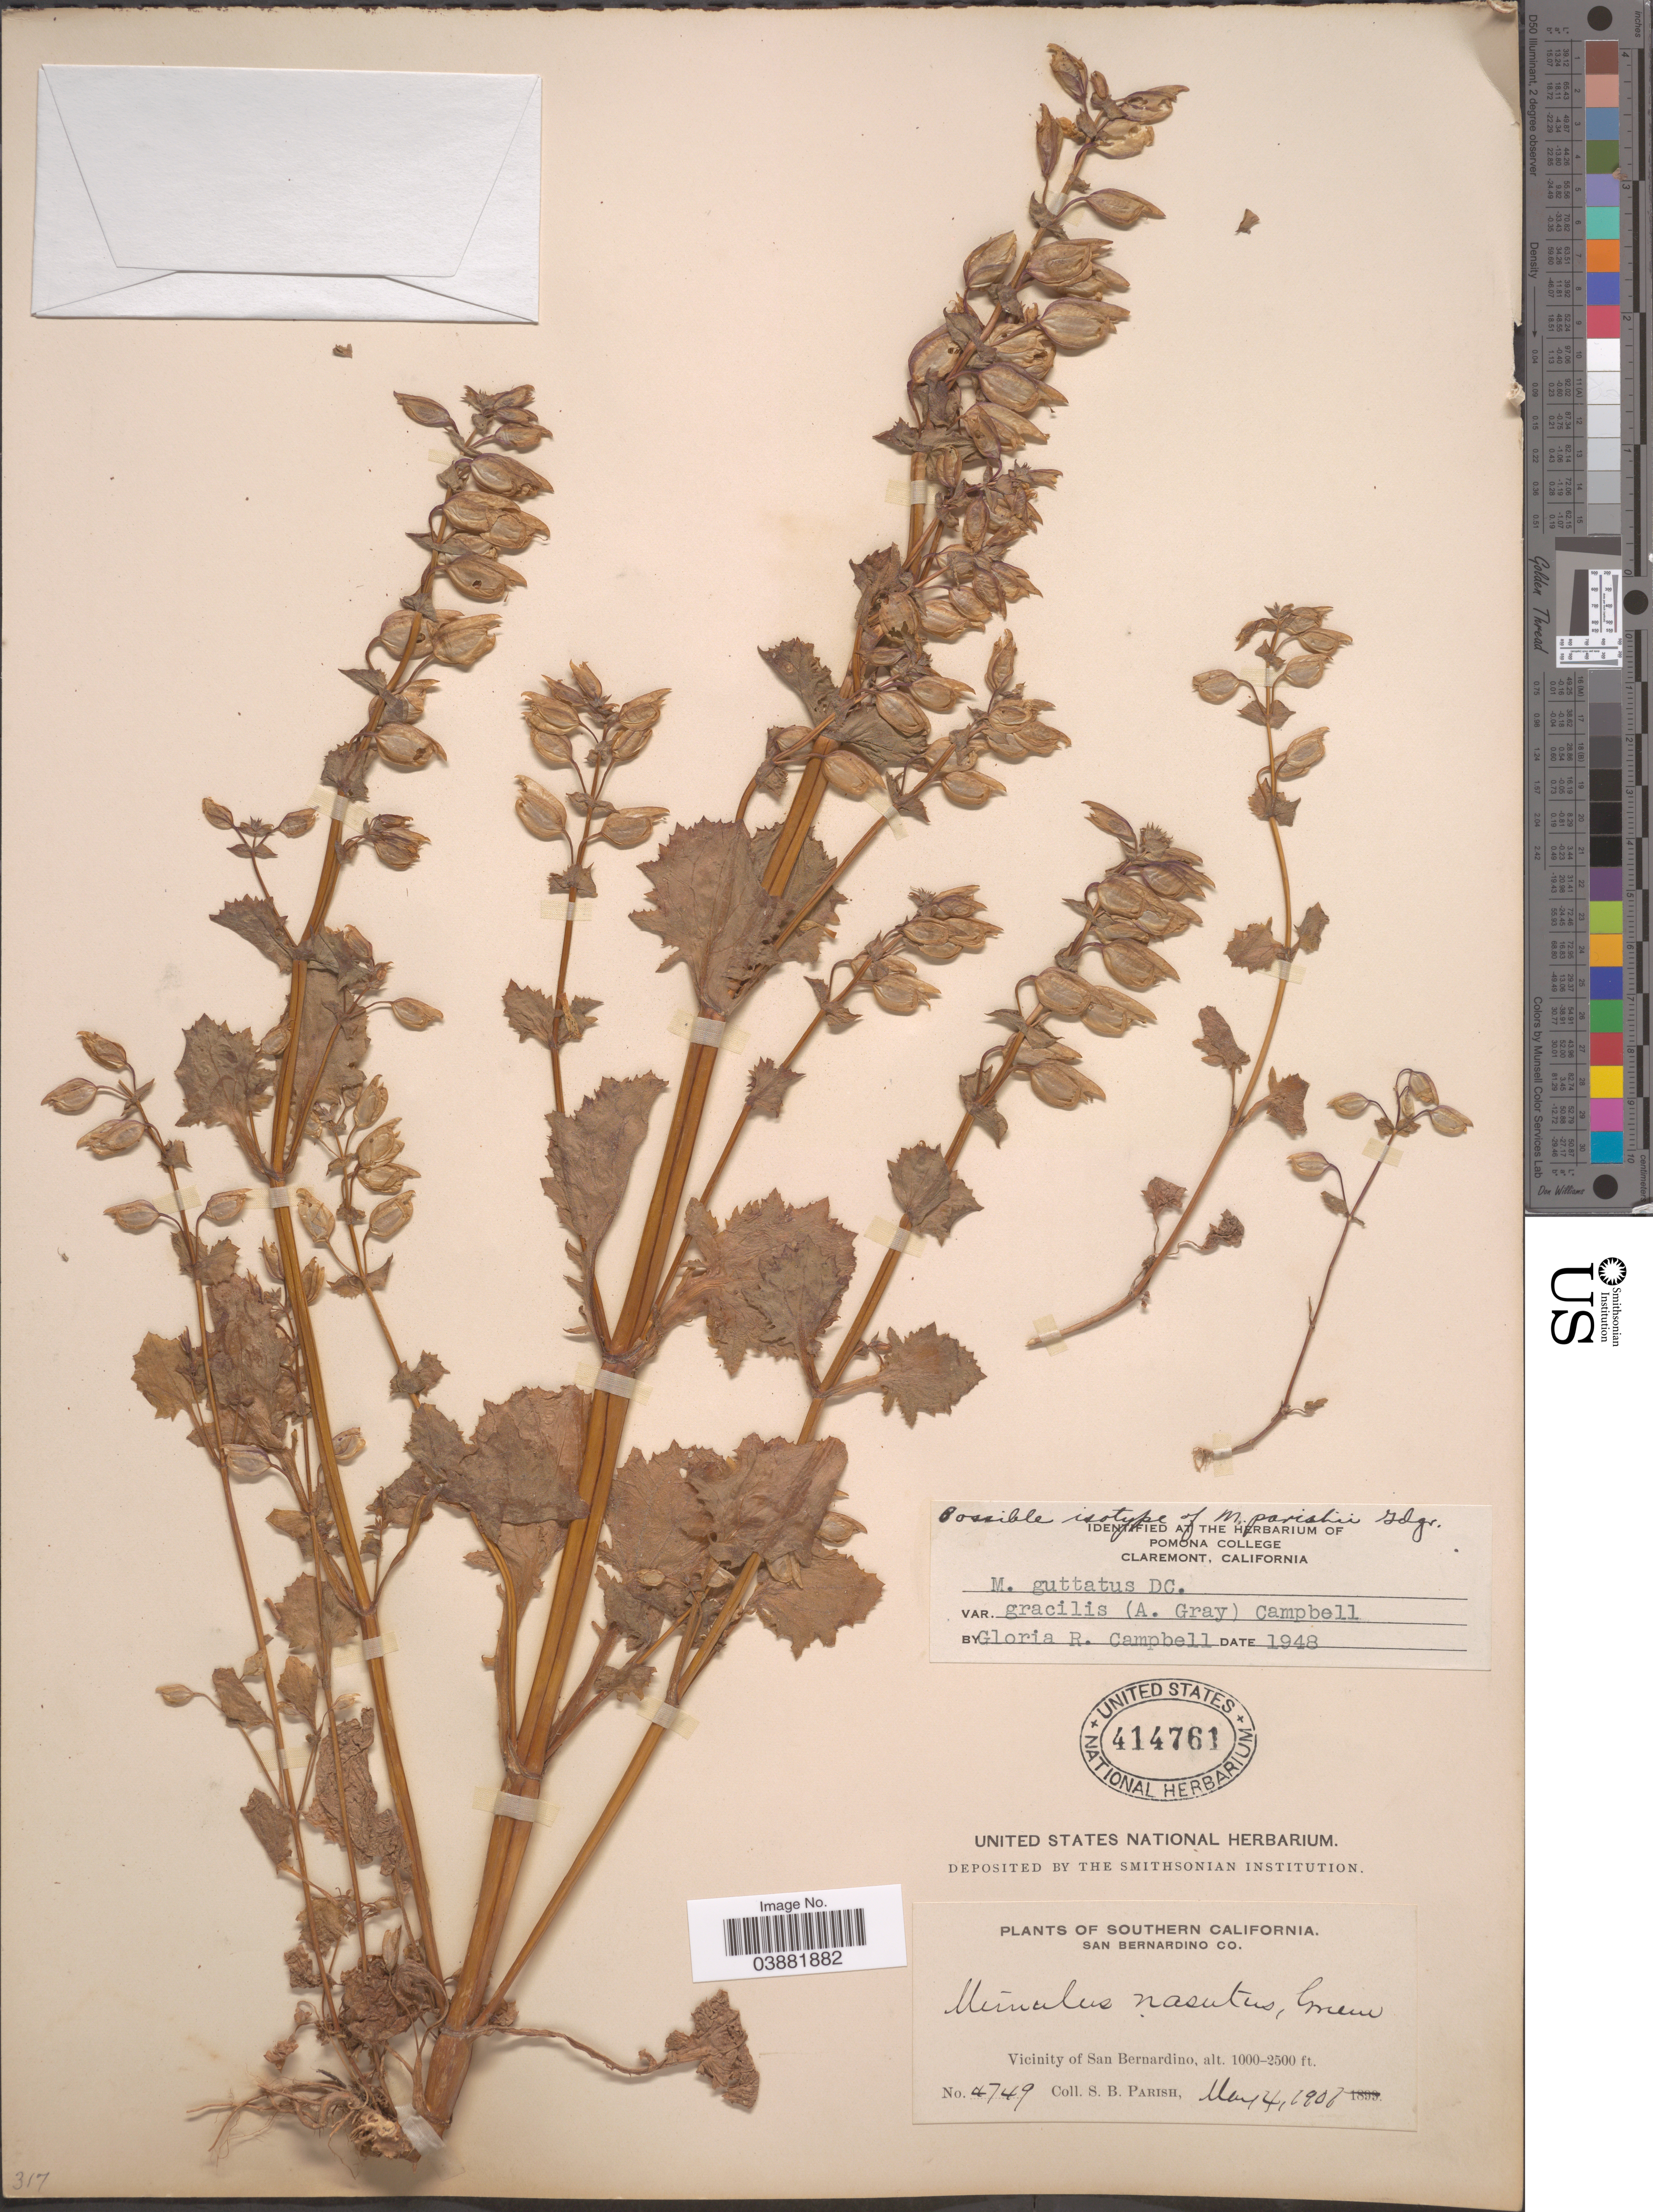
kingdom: Plantae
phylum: Tracheophyta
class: Magnoliopsida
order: Lamiales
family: Phrymaceae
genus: Mimulus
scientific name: Mimulus guttatus var. gracilis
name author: (A. Gray) G.R. Campb.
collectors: S. B. Parish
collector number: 4749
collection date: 1906-05-04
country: United States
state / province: California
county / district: San Bernardino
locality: Southern California. San Bernardino Co. Vicinity of San Bernardino.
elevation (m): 305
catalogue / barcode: US 414761